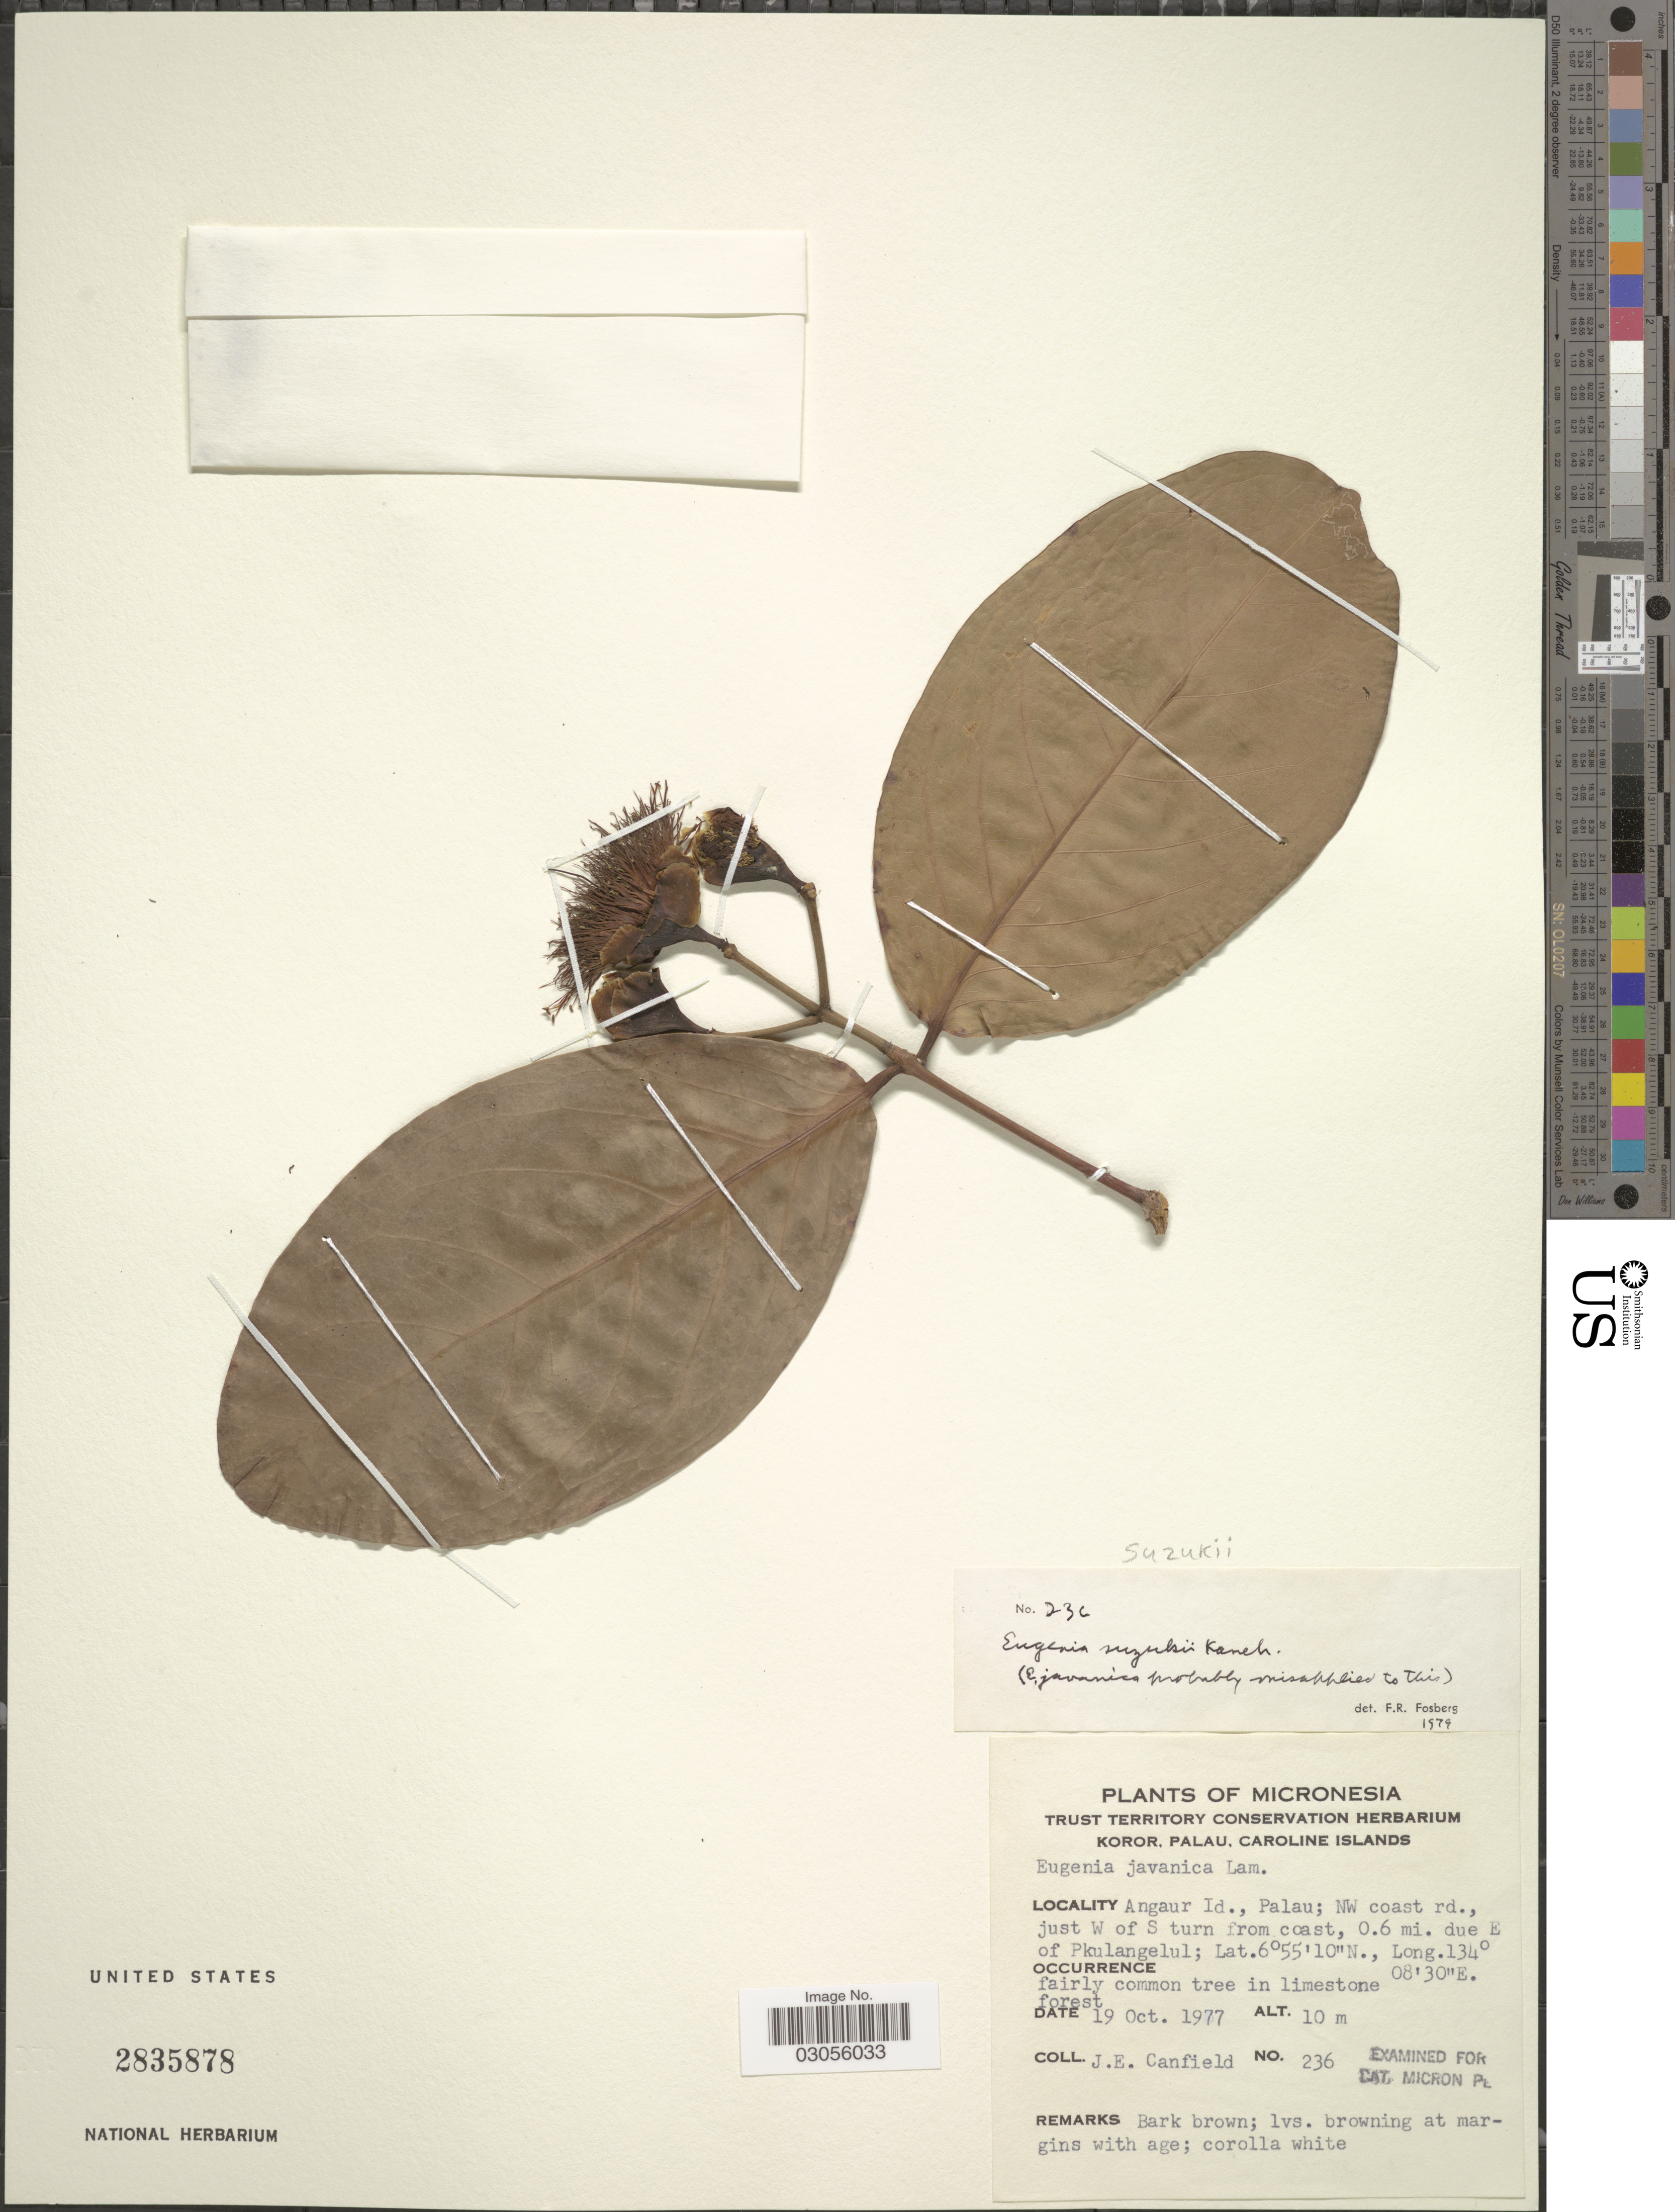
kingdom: Plantae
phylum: Tracheophyta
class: Magnoliopsida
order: Myrtales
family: Myrtaceae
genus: Syzygium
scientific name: Syzygium samarangense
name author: (Blume) Merr. & L.M. Perry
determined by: Strong, Mark T., (BOT), Smithsonian Institution - National Museum of Natural History (UNITED STATES)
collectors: J. E. Canfield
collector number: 236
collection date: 1977-10-19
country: Palau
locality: Micronesia. Angaur Id., Palau; NW coast rd., just W of S turn from coast, 0.6 mi. due E of Pkulangelul.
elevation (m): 10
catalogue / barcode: US 2835878